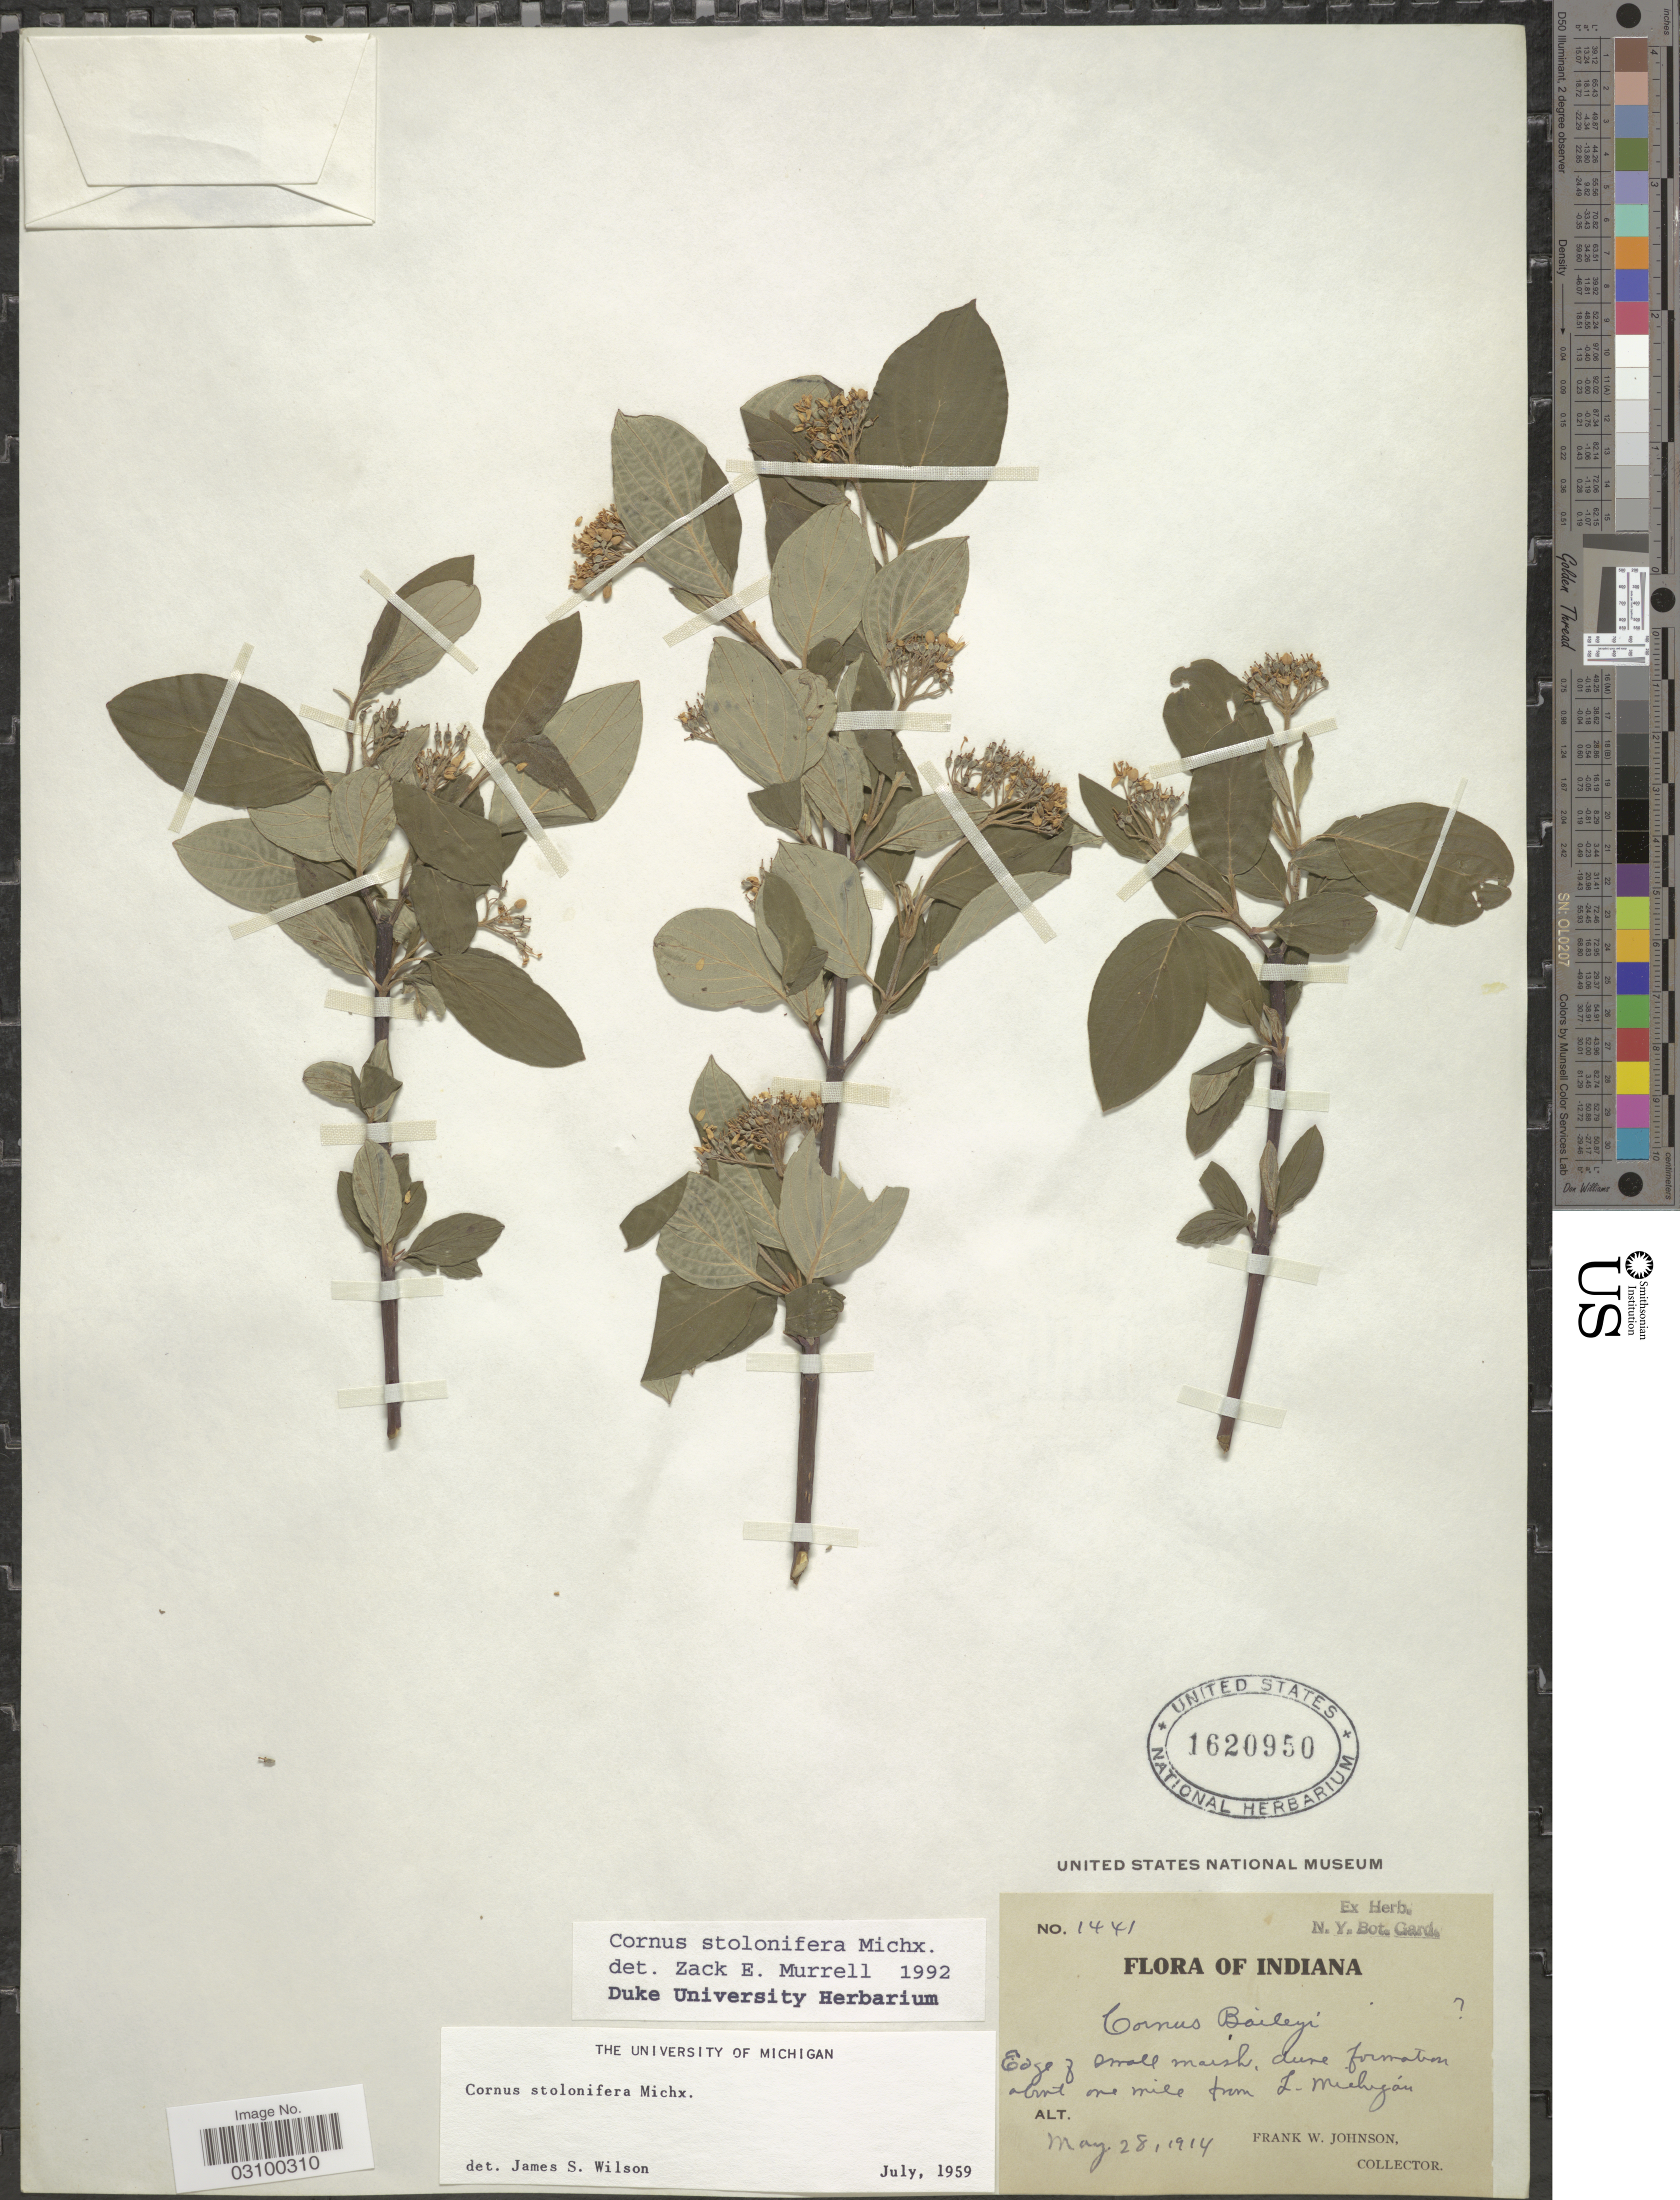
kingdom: Plantae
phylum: Tracheophyta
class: Magnoliopsida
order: Cornales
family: Cornaceae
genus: Cornus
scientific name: Cornus sericea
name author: L.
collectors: F. W. Johnson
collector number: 1441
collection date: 1914-05-28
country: United States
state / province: Indiana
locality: About one mile from L-Michigan.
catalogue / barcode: US 1620950